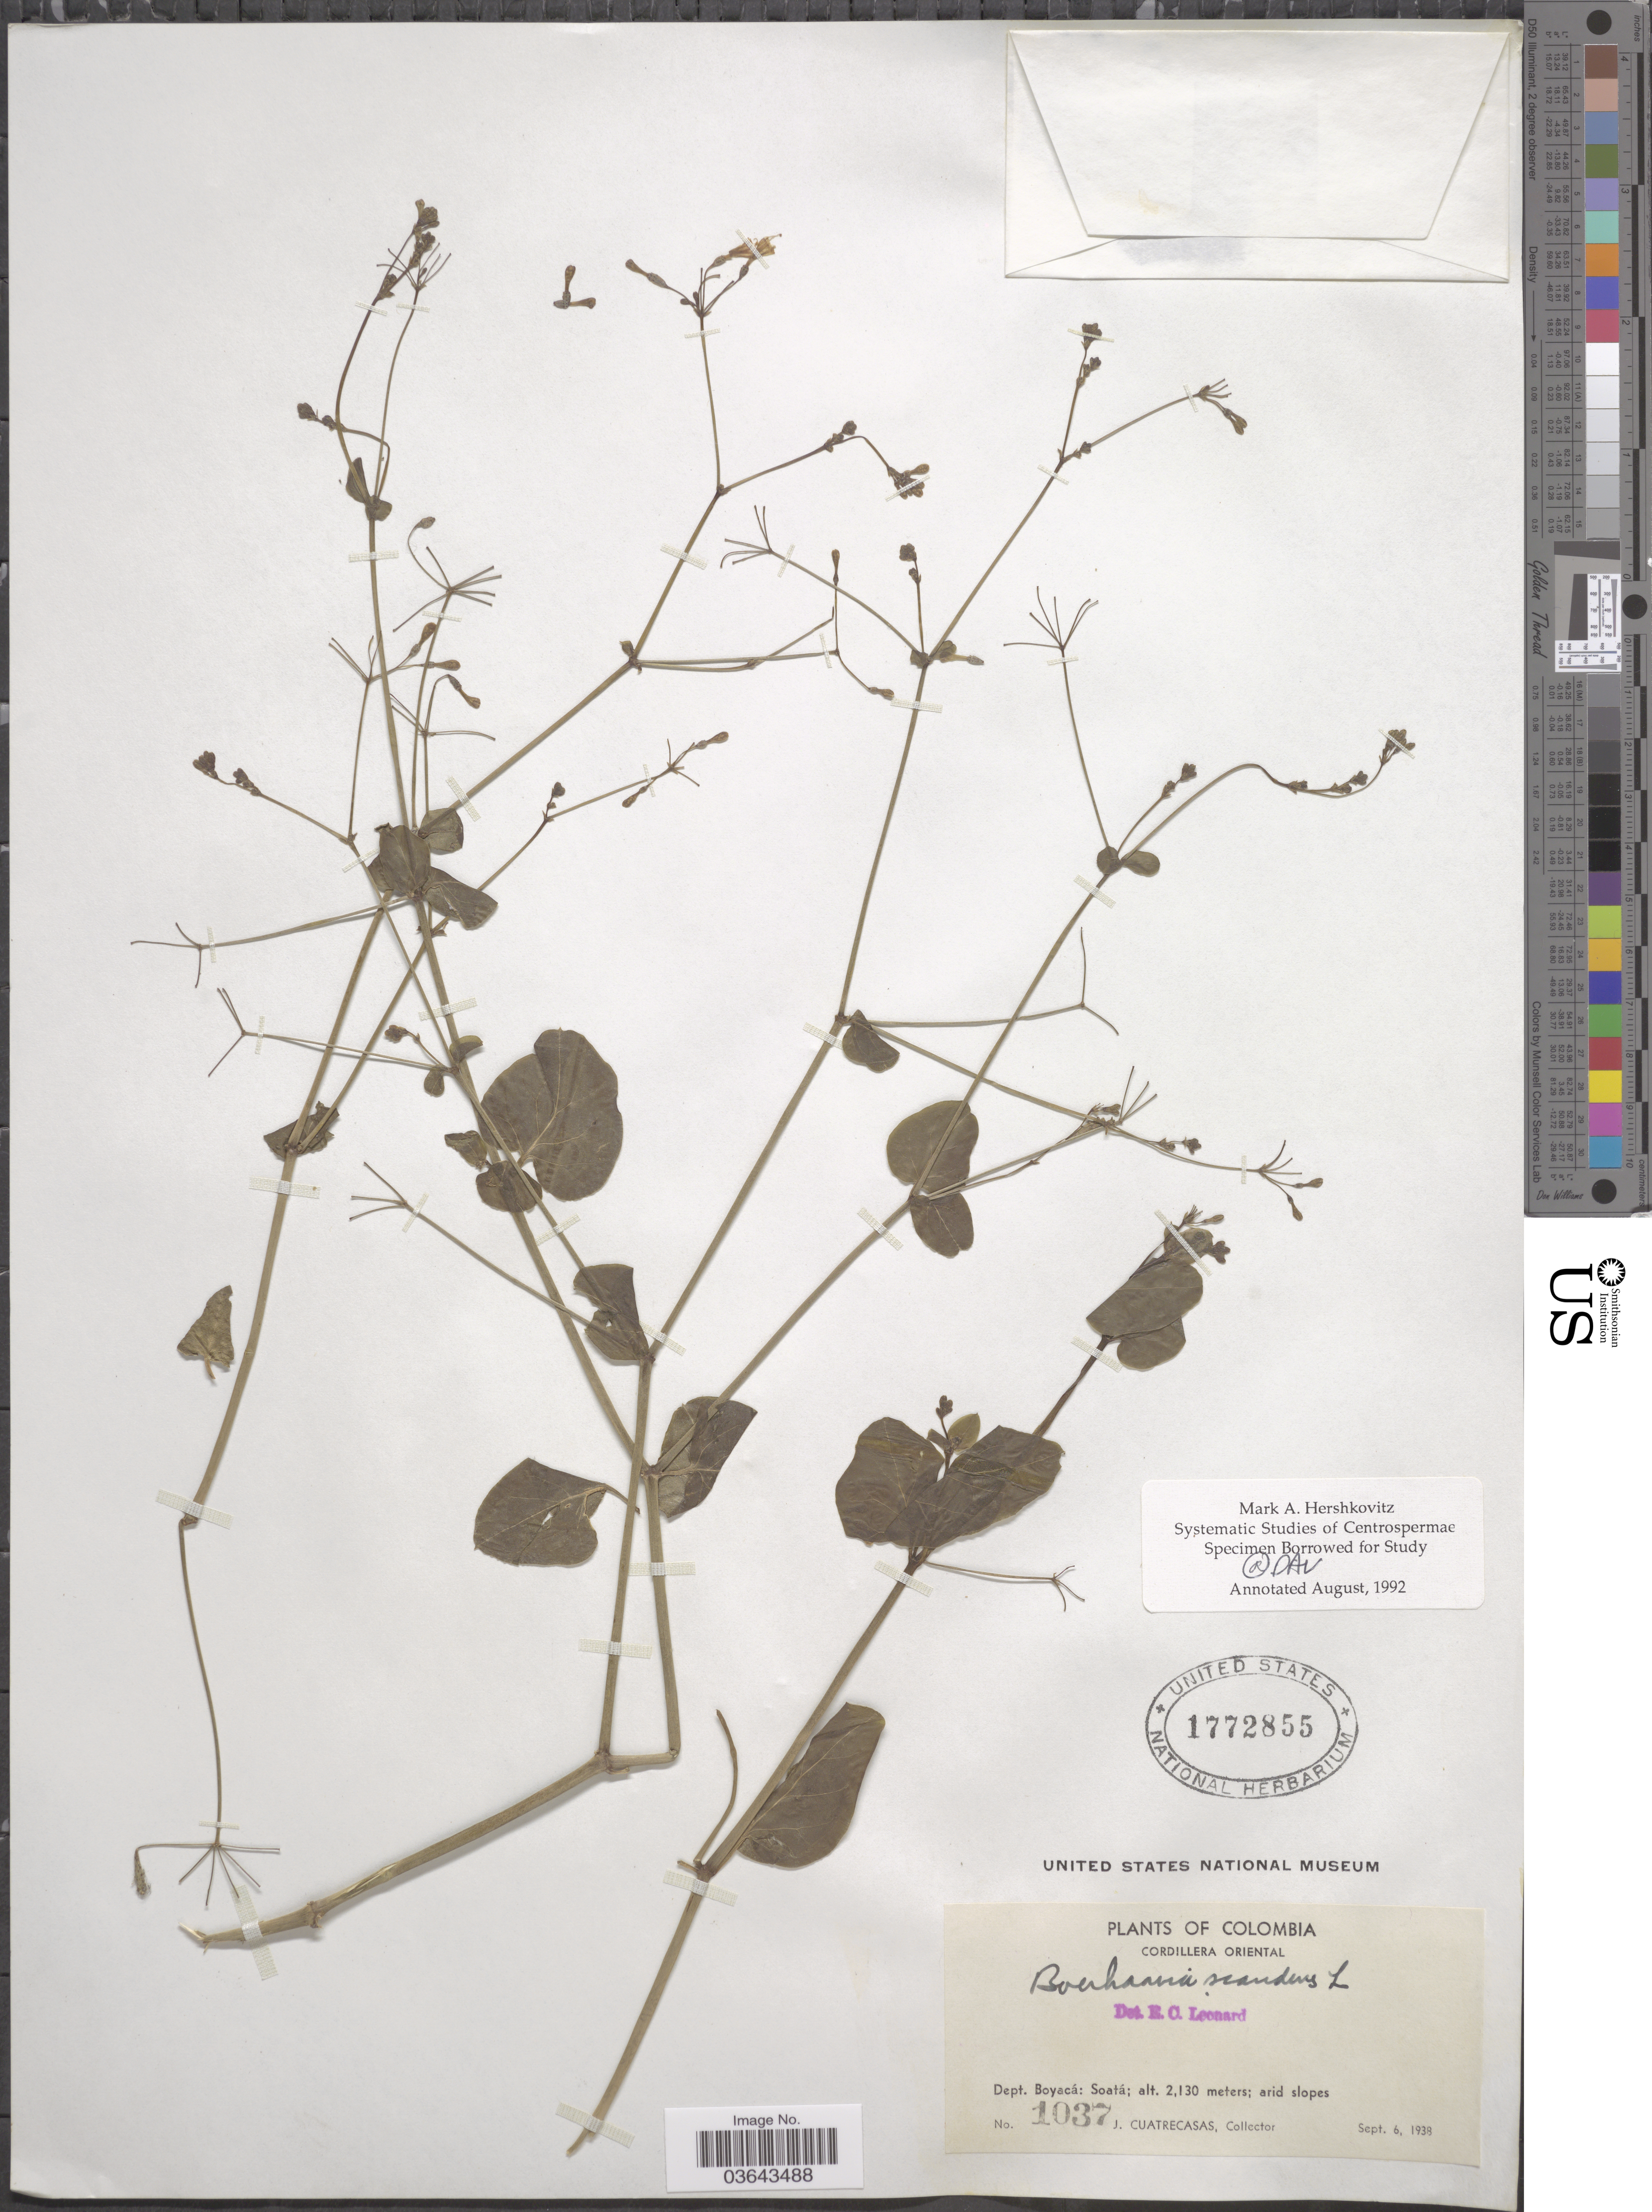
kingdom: Plantae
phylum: Tracheophyta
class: Magnoliopsida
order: Caryophyllales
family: Nyctaginaceae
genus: Boerhavia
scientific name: Boerhavia scandens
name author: L.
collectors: J. Cuatrecasas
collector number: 1037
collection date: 1938-09-06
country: Colombia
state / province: Boyacá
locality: Cordillera Oriental. Dept. Boyacá: Soatá.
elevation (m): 2130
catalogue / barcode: US 1772855